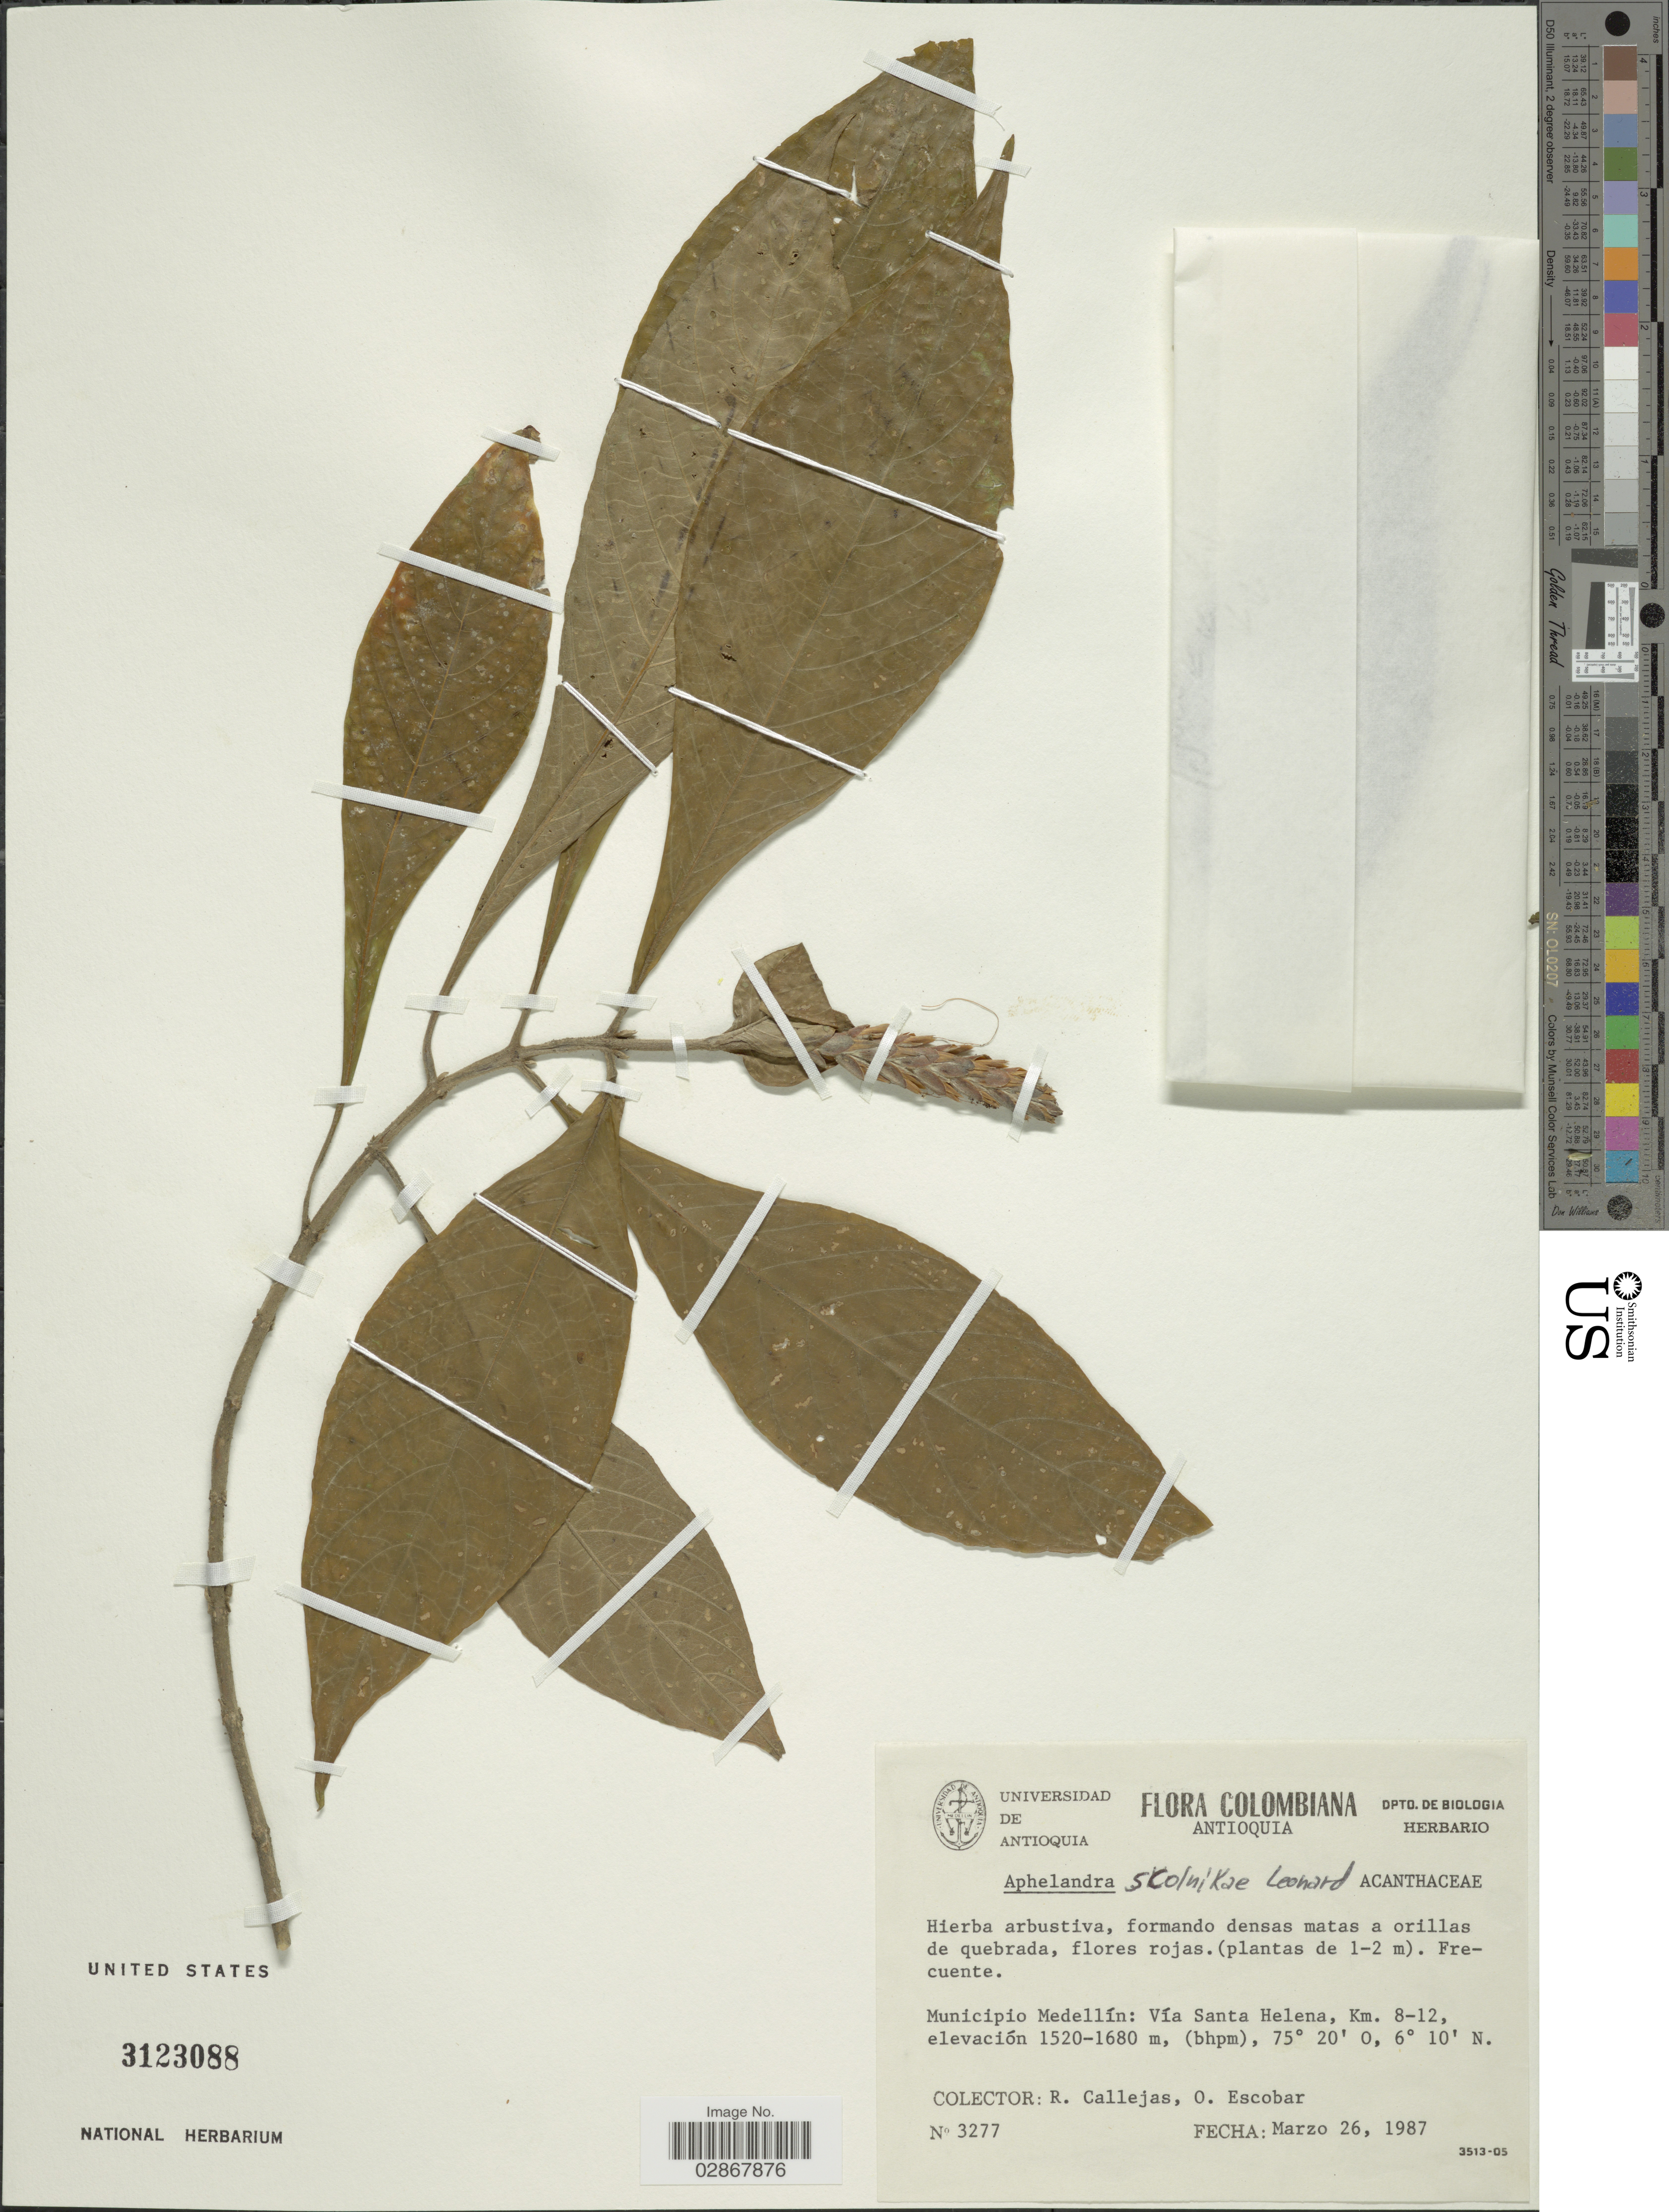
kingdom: Plantae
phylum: Tracheophyta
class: Magnoliopsida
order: Lamiales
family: Acanthaceae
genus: Aphelandra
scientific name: Aphelandra scolnikae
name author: Leonard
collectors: R. Callejas & O. Escobar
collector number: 3277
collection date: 1987-03-26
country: Colombia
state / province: Antioquia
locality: Municipio Medellín: Vía Santa Helena, Km. 8-12.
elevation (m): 1520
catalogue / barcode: US 3123088